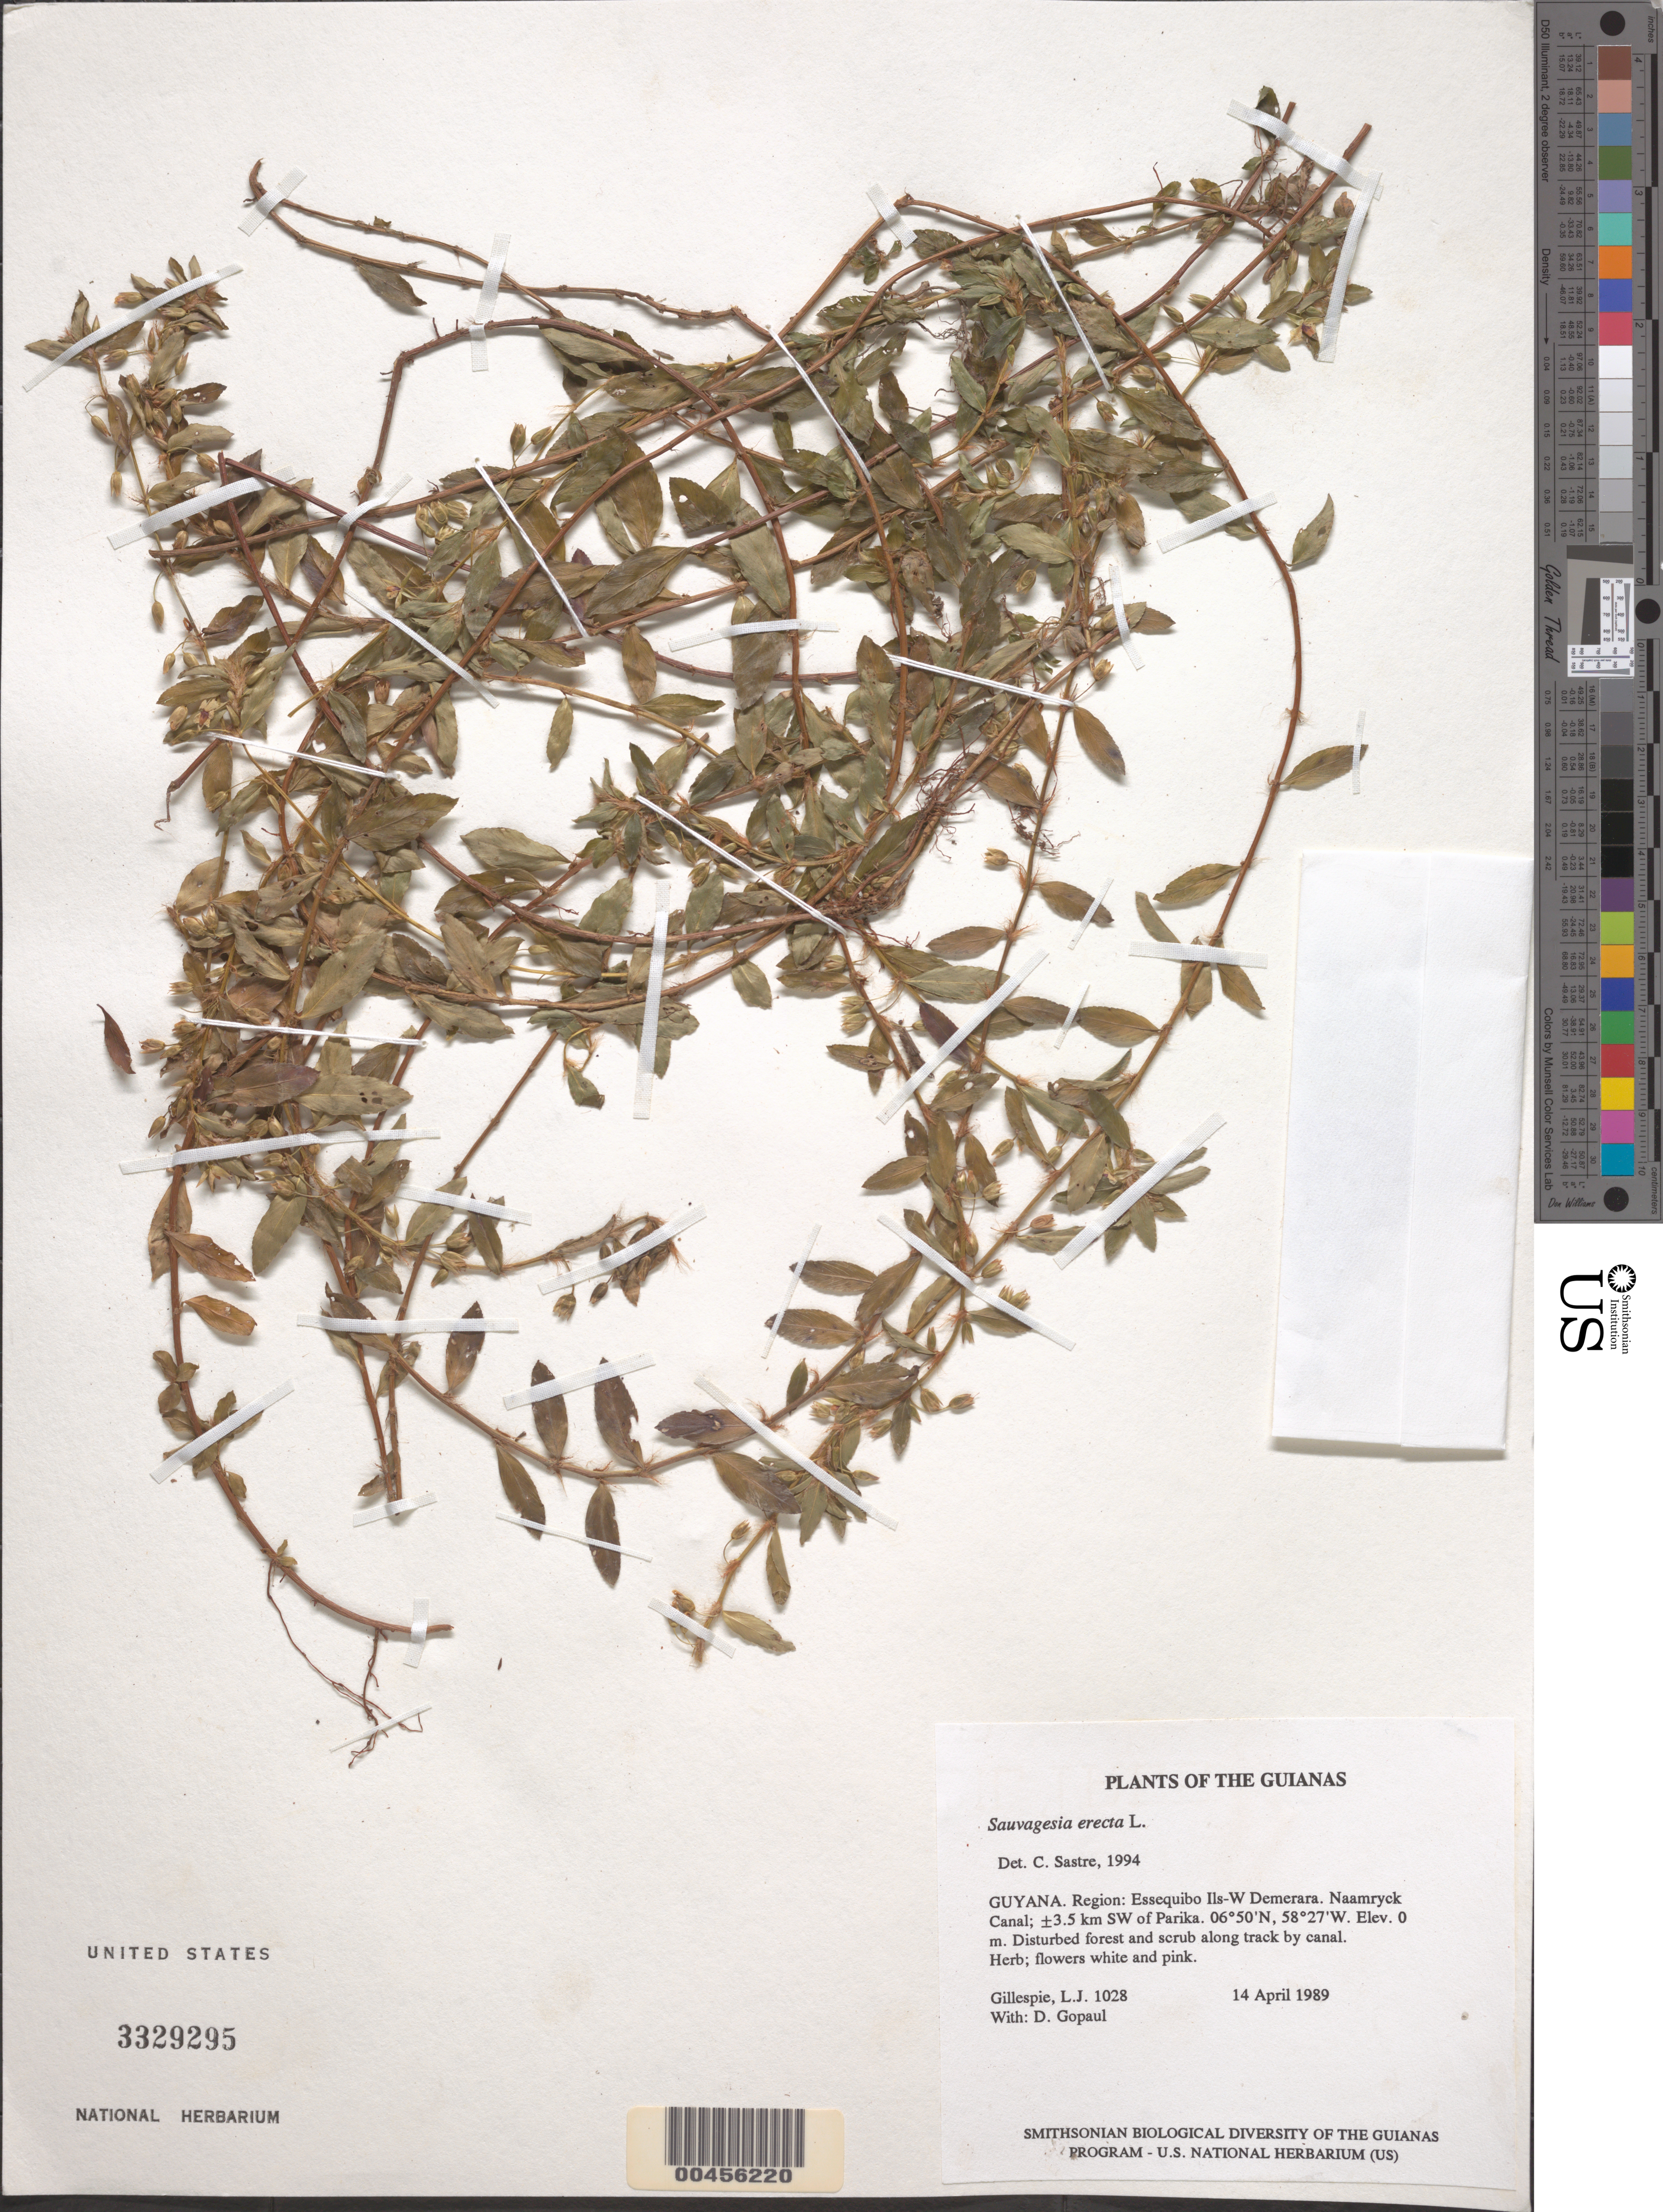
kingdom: Plantae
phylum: Tracheophyta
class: Magnoliopsida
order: Malpighiales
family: Ochnaceae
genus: Sauvagesia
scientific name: Sauvagesia erecta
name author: L.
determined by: Sastre, C. H. L.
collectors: L. J. Gillespie & D. Gopaul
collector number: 1028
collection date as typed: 14 April 1989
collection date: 1989-04-14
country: Guyana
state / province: Essequibo Isl-W. Demerara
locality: Naamryck Canal; ±3.5 km SW of Parika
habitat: Disturbed forest and scrub along track by canal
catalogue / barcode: US 3329295